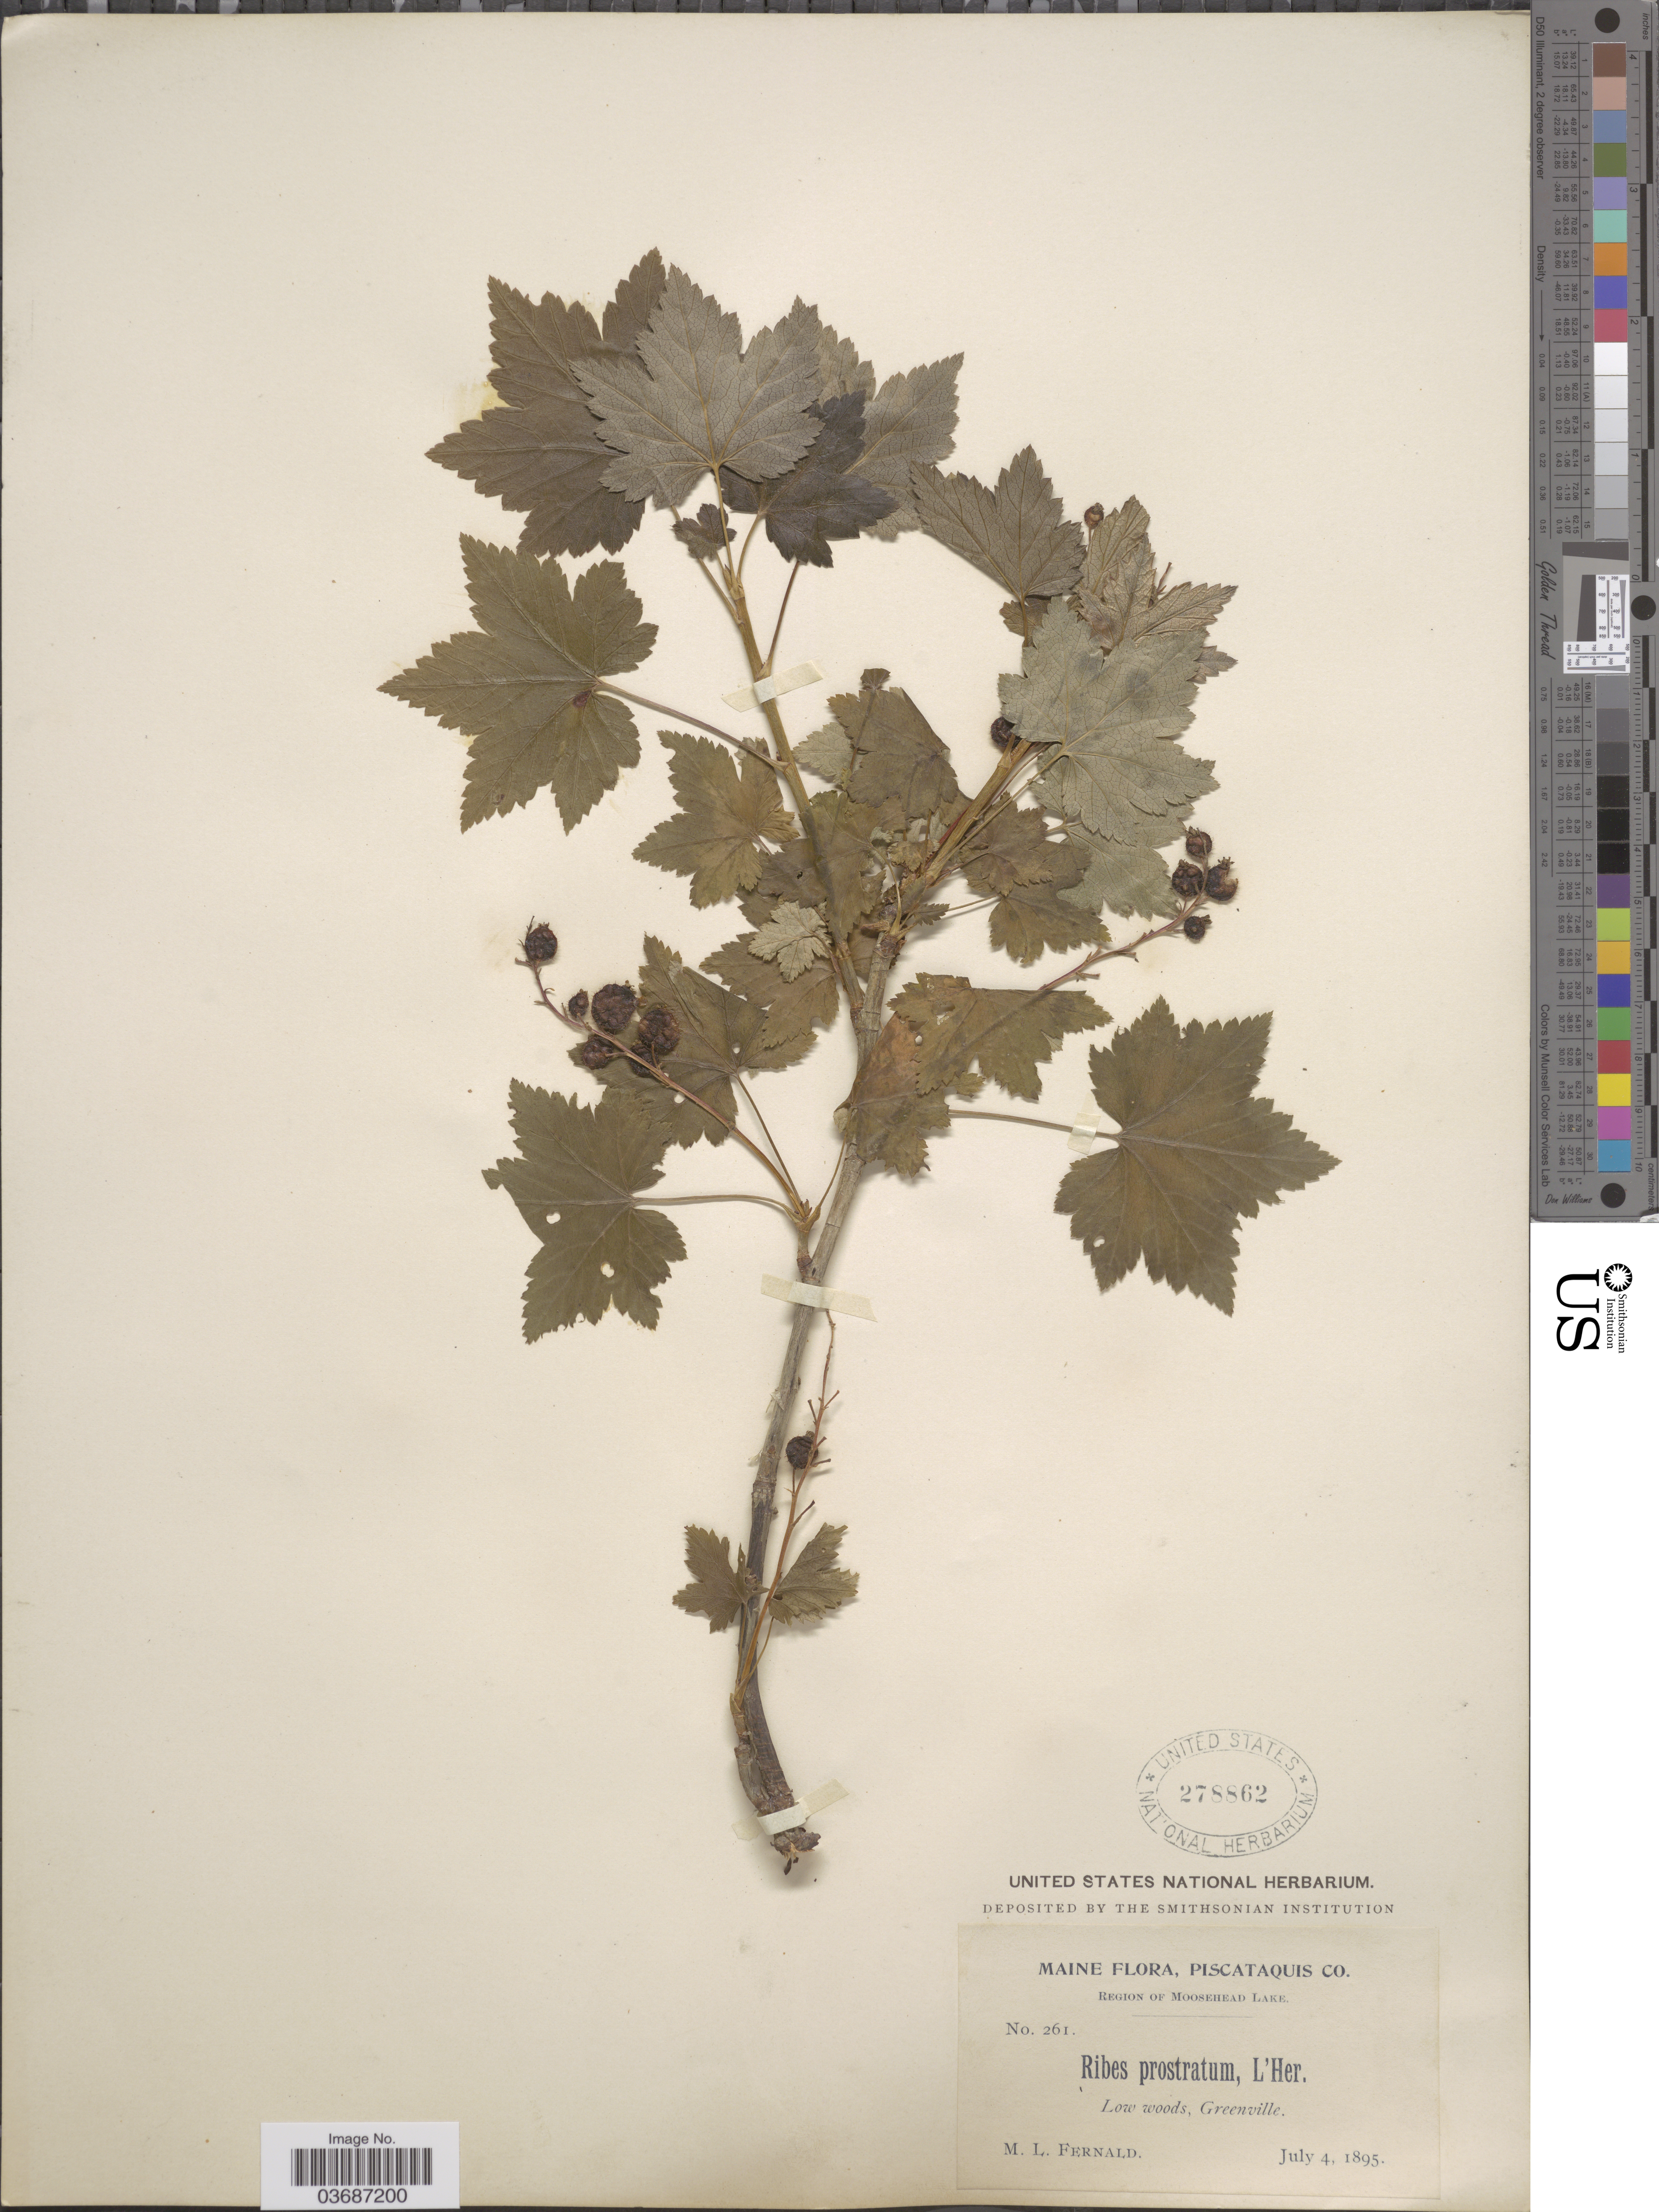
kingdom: Plantae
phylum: Tracheophyta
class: Magnoliopsida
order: Saxifragales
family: Grossulariaceae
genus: Ribes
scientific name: Ribes glandulosum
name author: Ruiz & Pav.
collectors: M. L. Fernald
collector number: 261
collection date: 1895-07-04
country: United States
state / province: Maine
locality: Piscataquis Co. Region of Moosehead Lake. Low woods, Greenville.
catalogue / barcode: US 278862